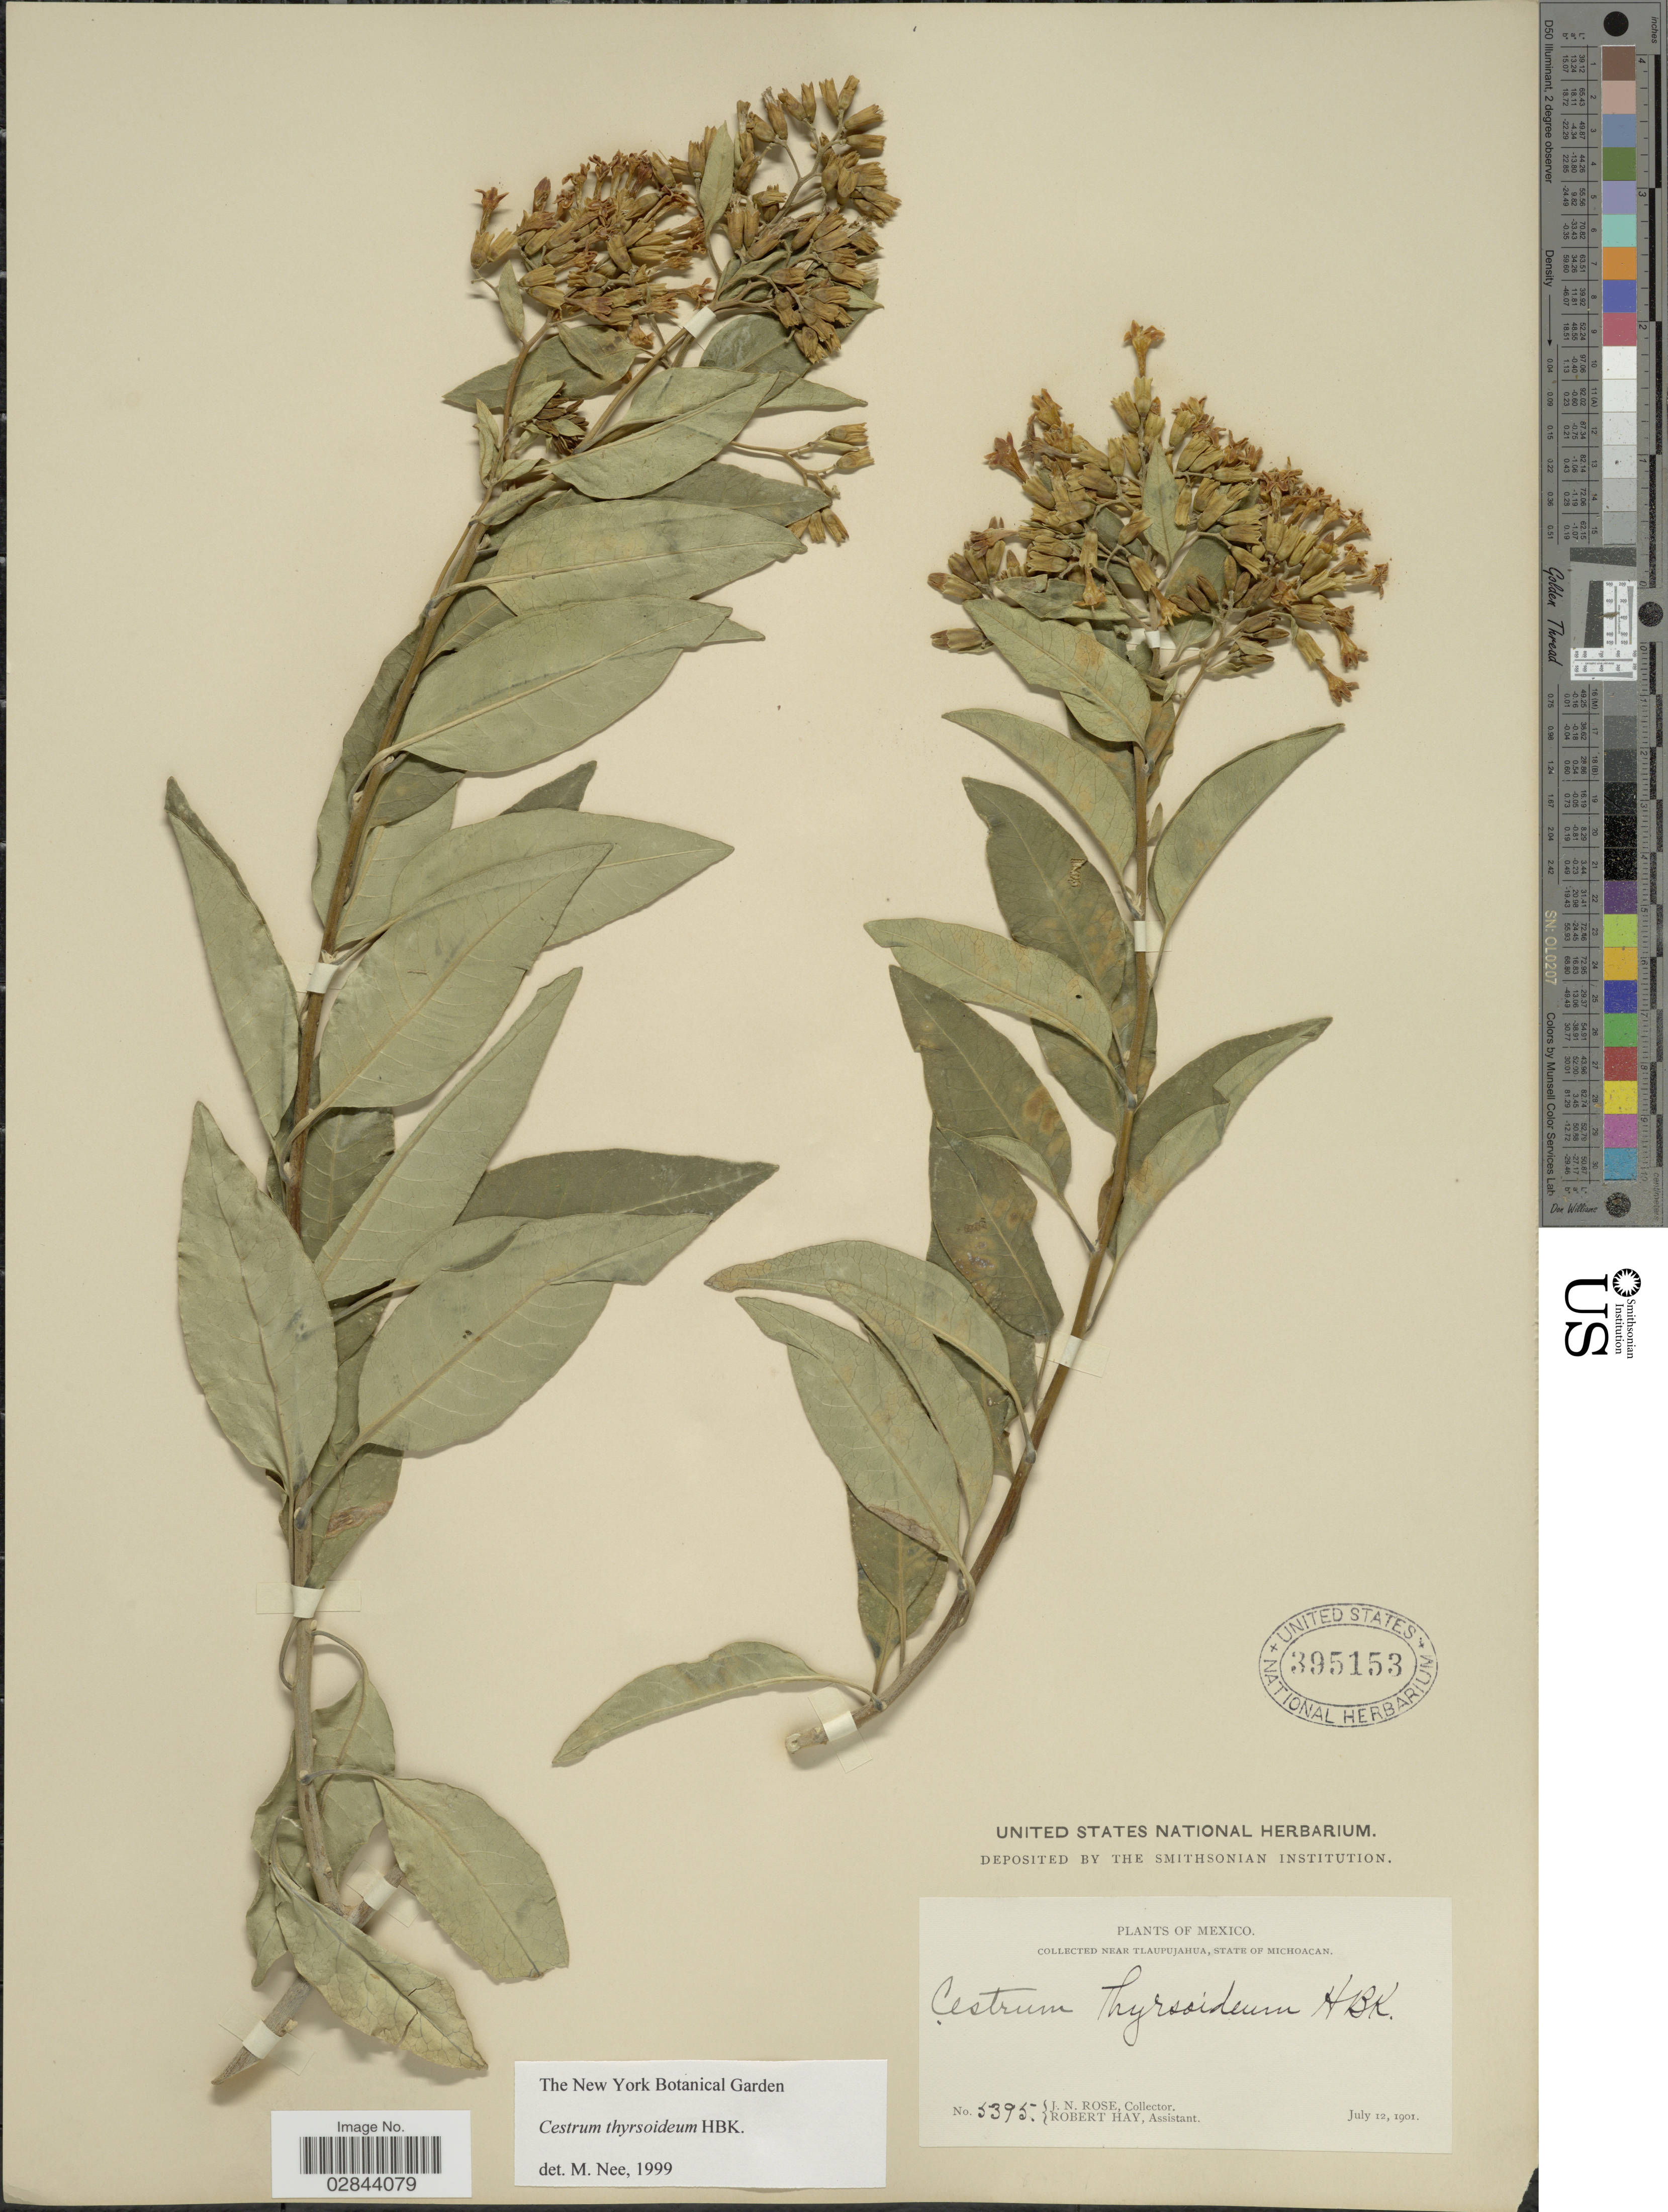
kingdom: Plantae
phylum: Tracheophyta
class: Magnoliopsida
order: Solanales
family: Solanaceae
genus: Cestrum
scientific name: Cestrum thyrsoideum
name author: Kunth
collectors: J. N. Rose & R. Hay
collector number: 5395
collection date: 1901-07-12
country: Mexico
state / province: Michoacán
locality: Near Tlaupujahua, State of Michoacan.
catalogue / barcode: US 395153